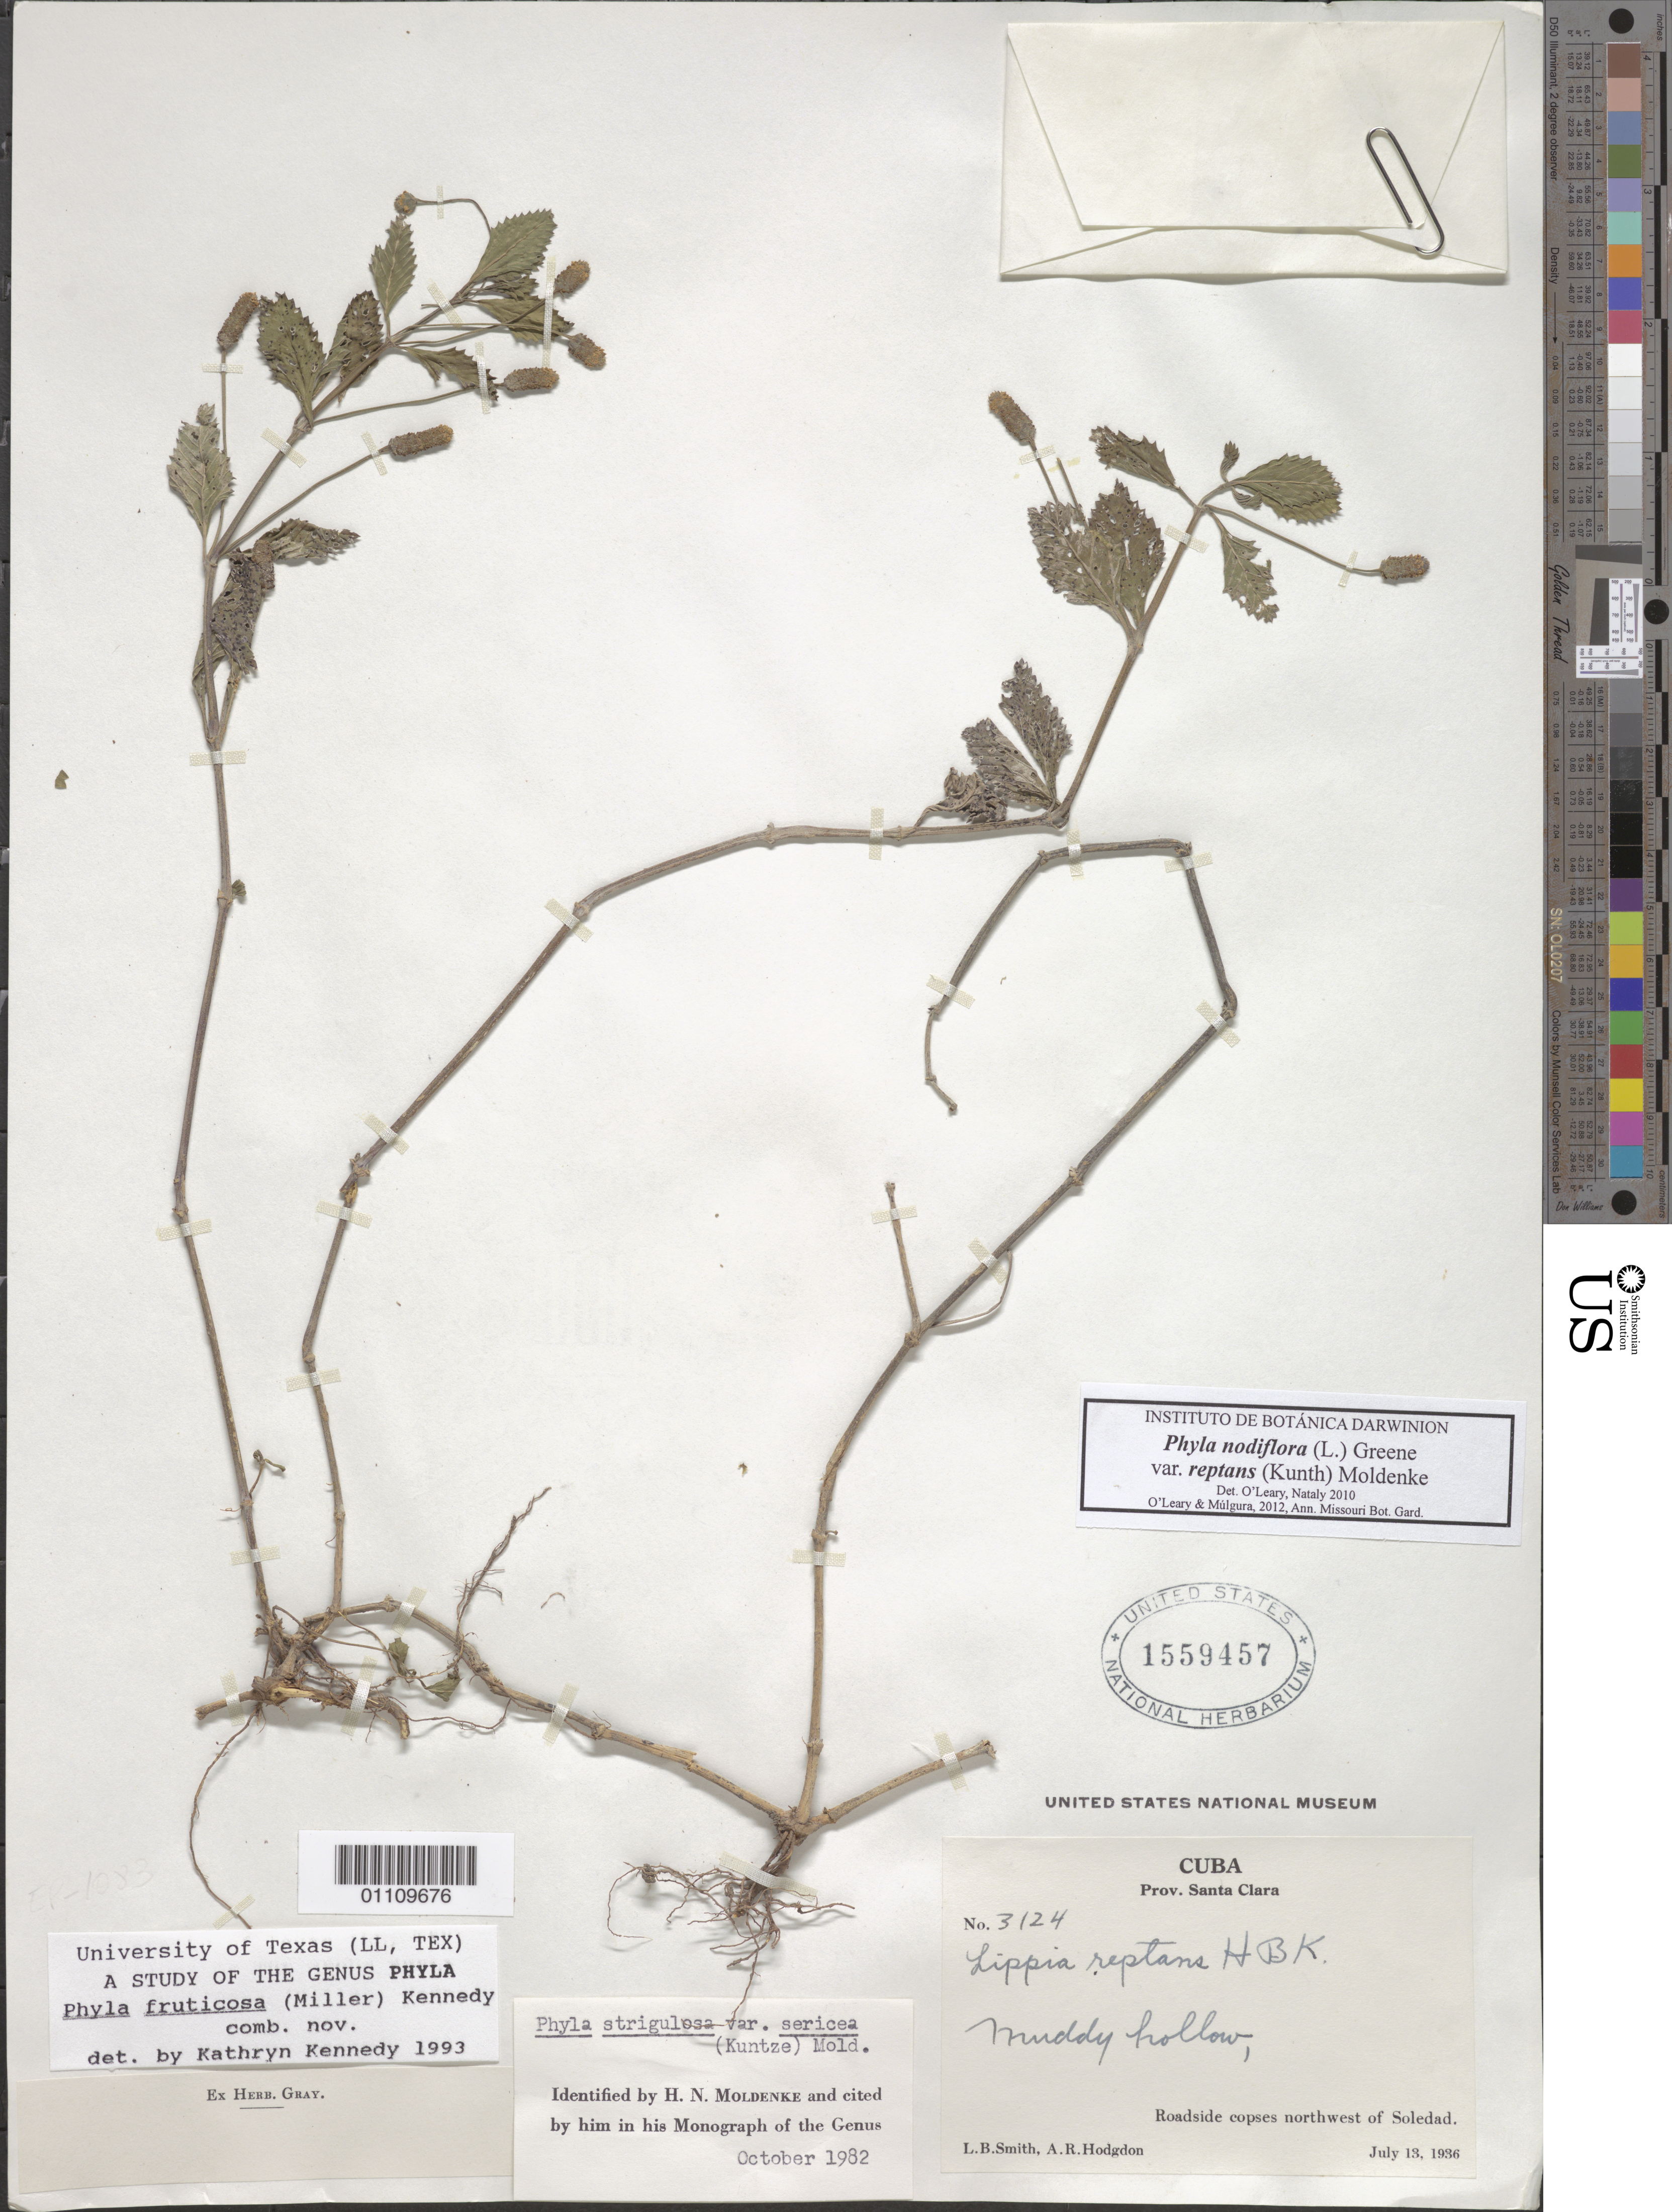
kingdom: Plantae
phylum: Tracheophyta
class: Magnoliopsida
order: Lamiales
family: Verbenaceae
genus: Phyla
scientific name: Phyla nodiflora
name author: (L.) Greene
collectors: L. Smith & A. R. Hodgdon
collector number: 3124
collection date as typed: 13 Jul 1936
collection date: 1936-07-13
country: Cuba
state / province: Cienfuegos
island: Cuba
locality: Soledad, NW of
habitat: Muddy hollow, roadside copses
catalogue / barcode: US 1559457